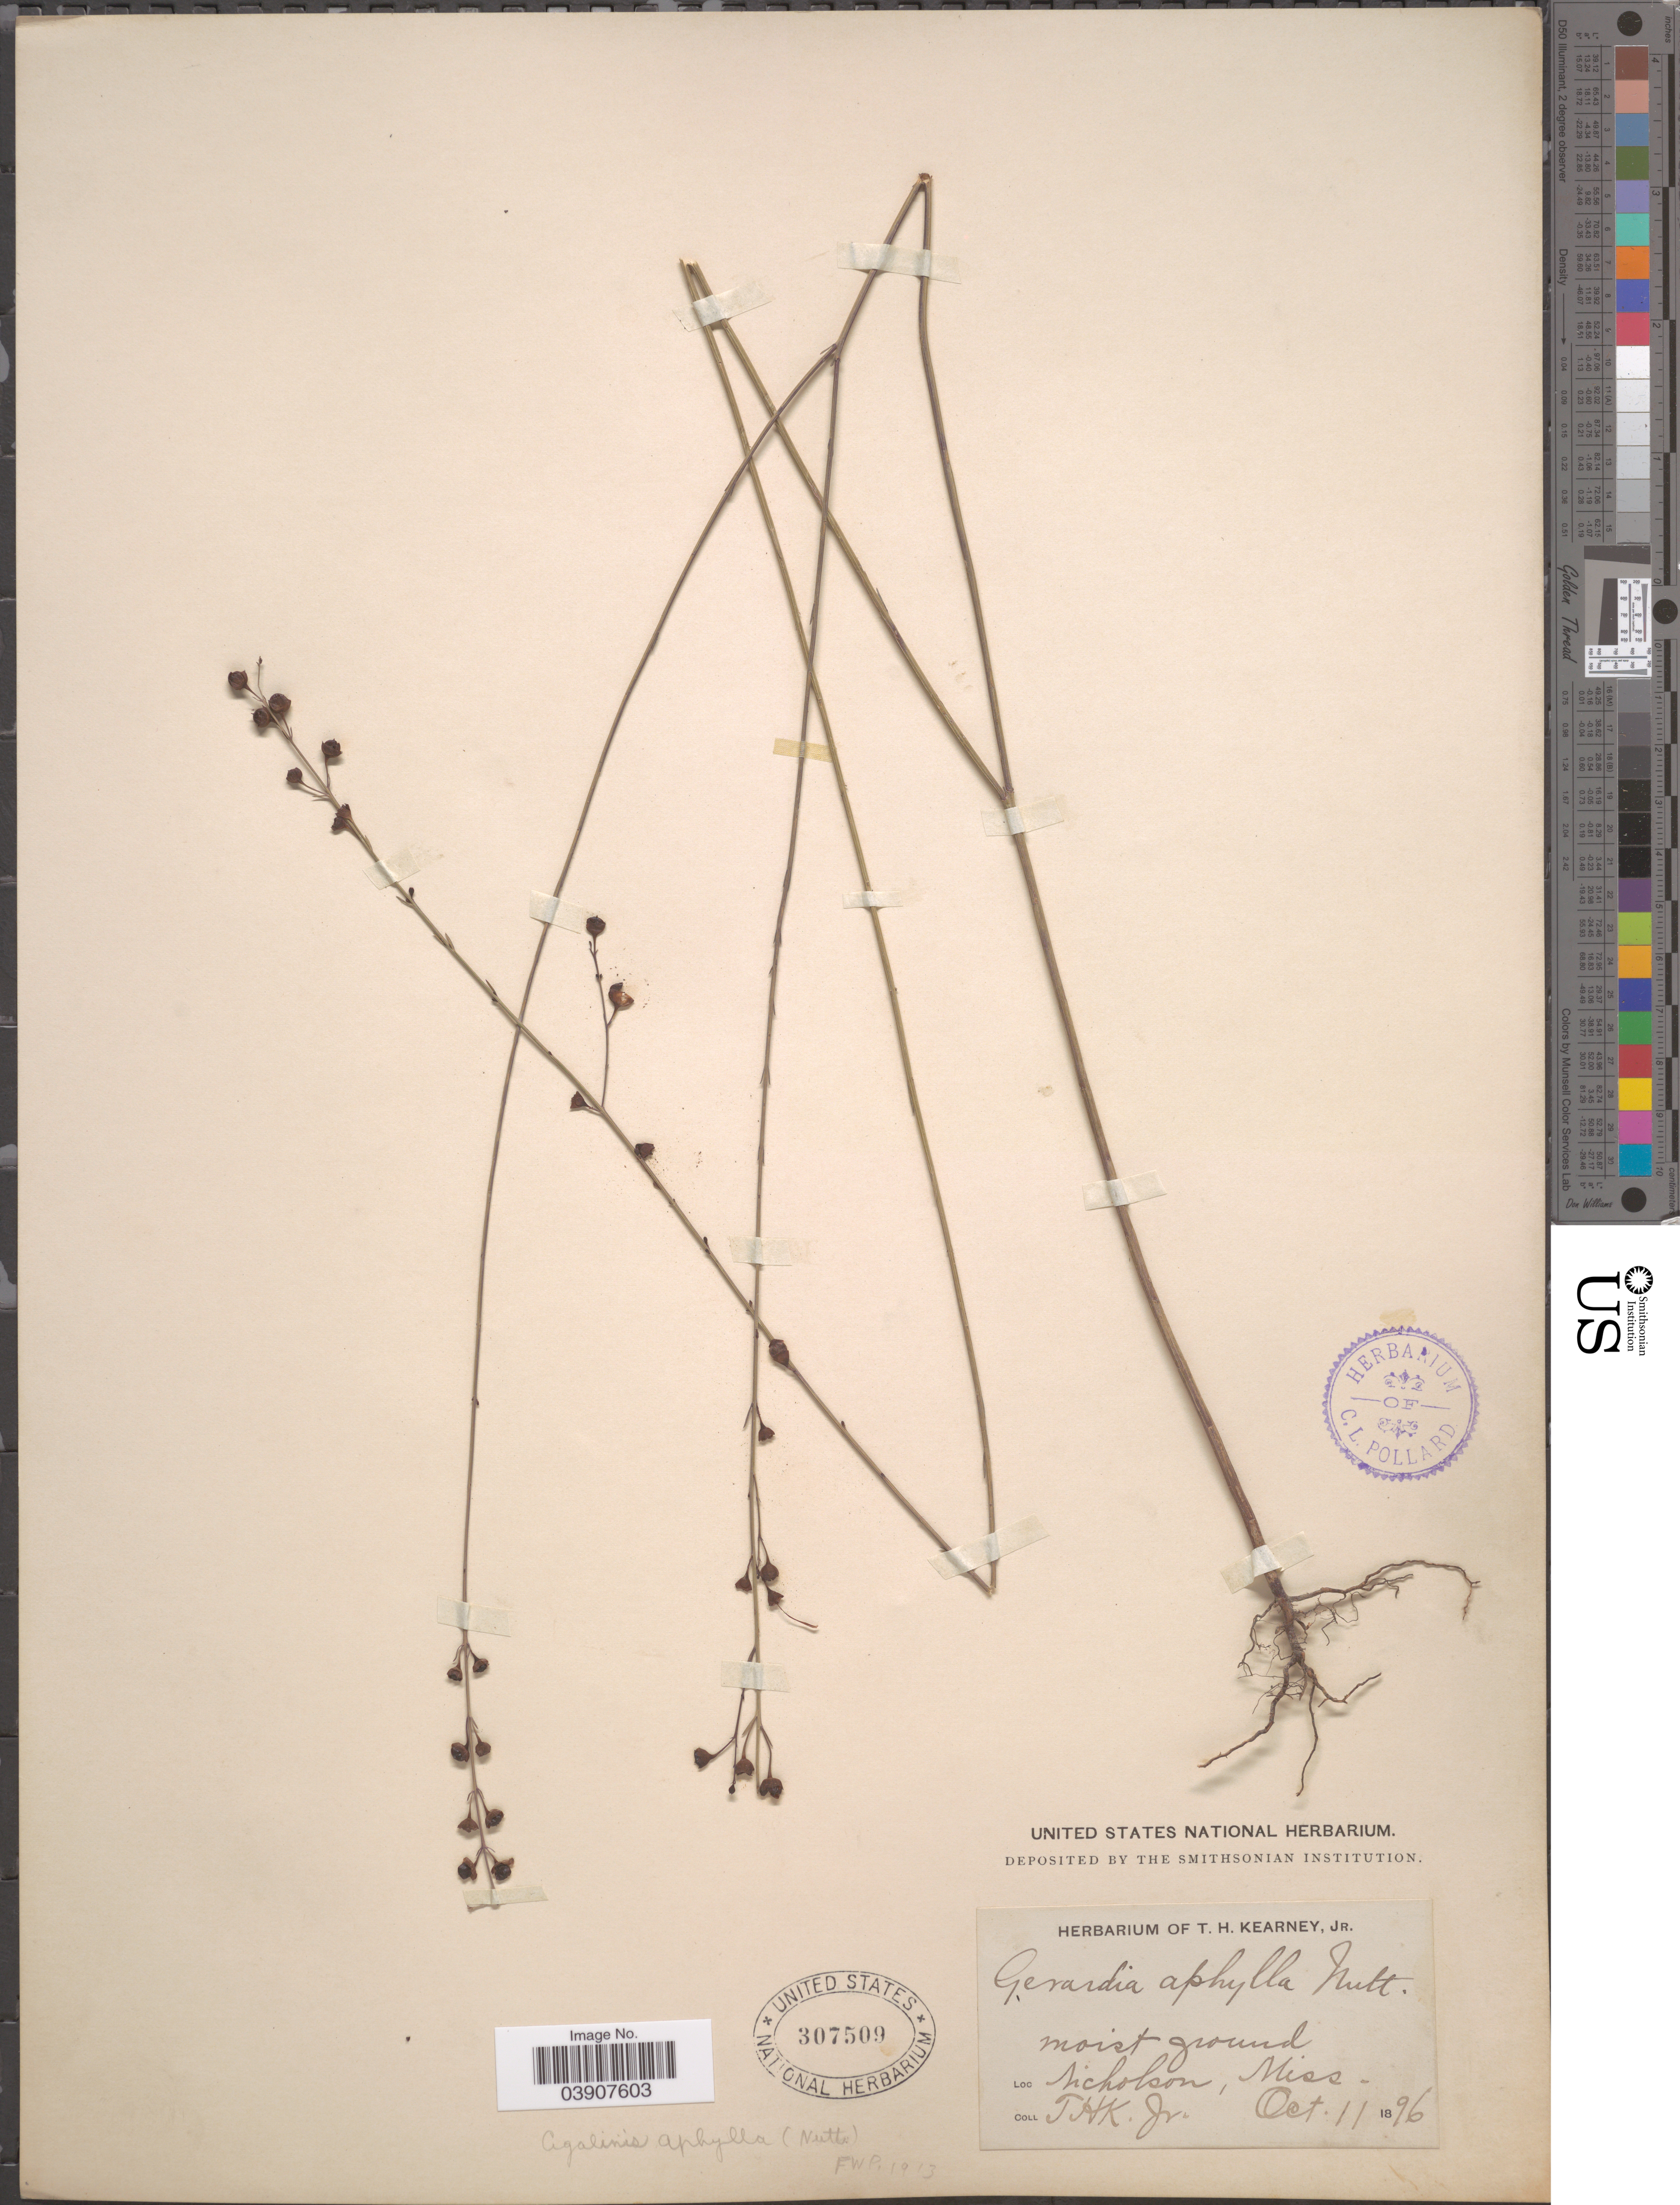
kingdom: Plantae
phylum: Tracheophyta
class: Magnoliopsida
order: Lamiales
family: Orobanchaceae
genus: Agalinis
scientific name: Agalinis aphylla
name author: (Nutt.) Raf.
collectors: T. H. Kearney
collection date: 1896-10-11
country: United States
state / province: Mississippi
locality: Nicholson.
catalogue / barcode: US 307509